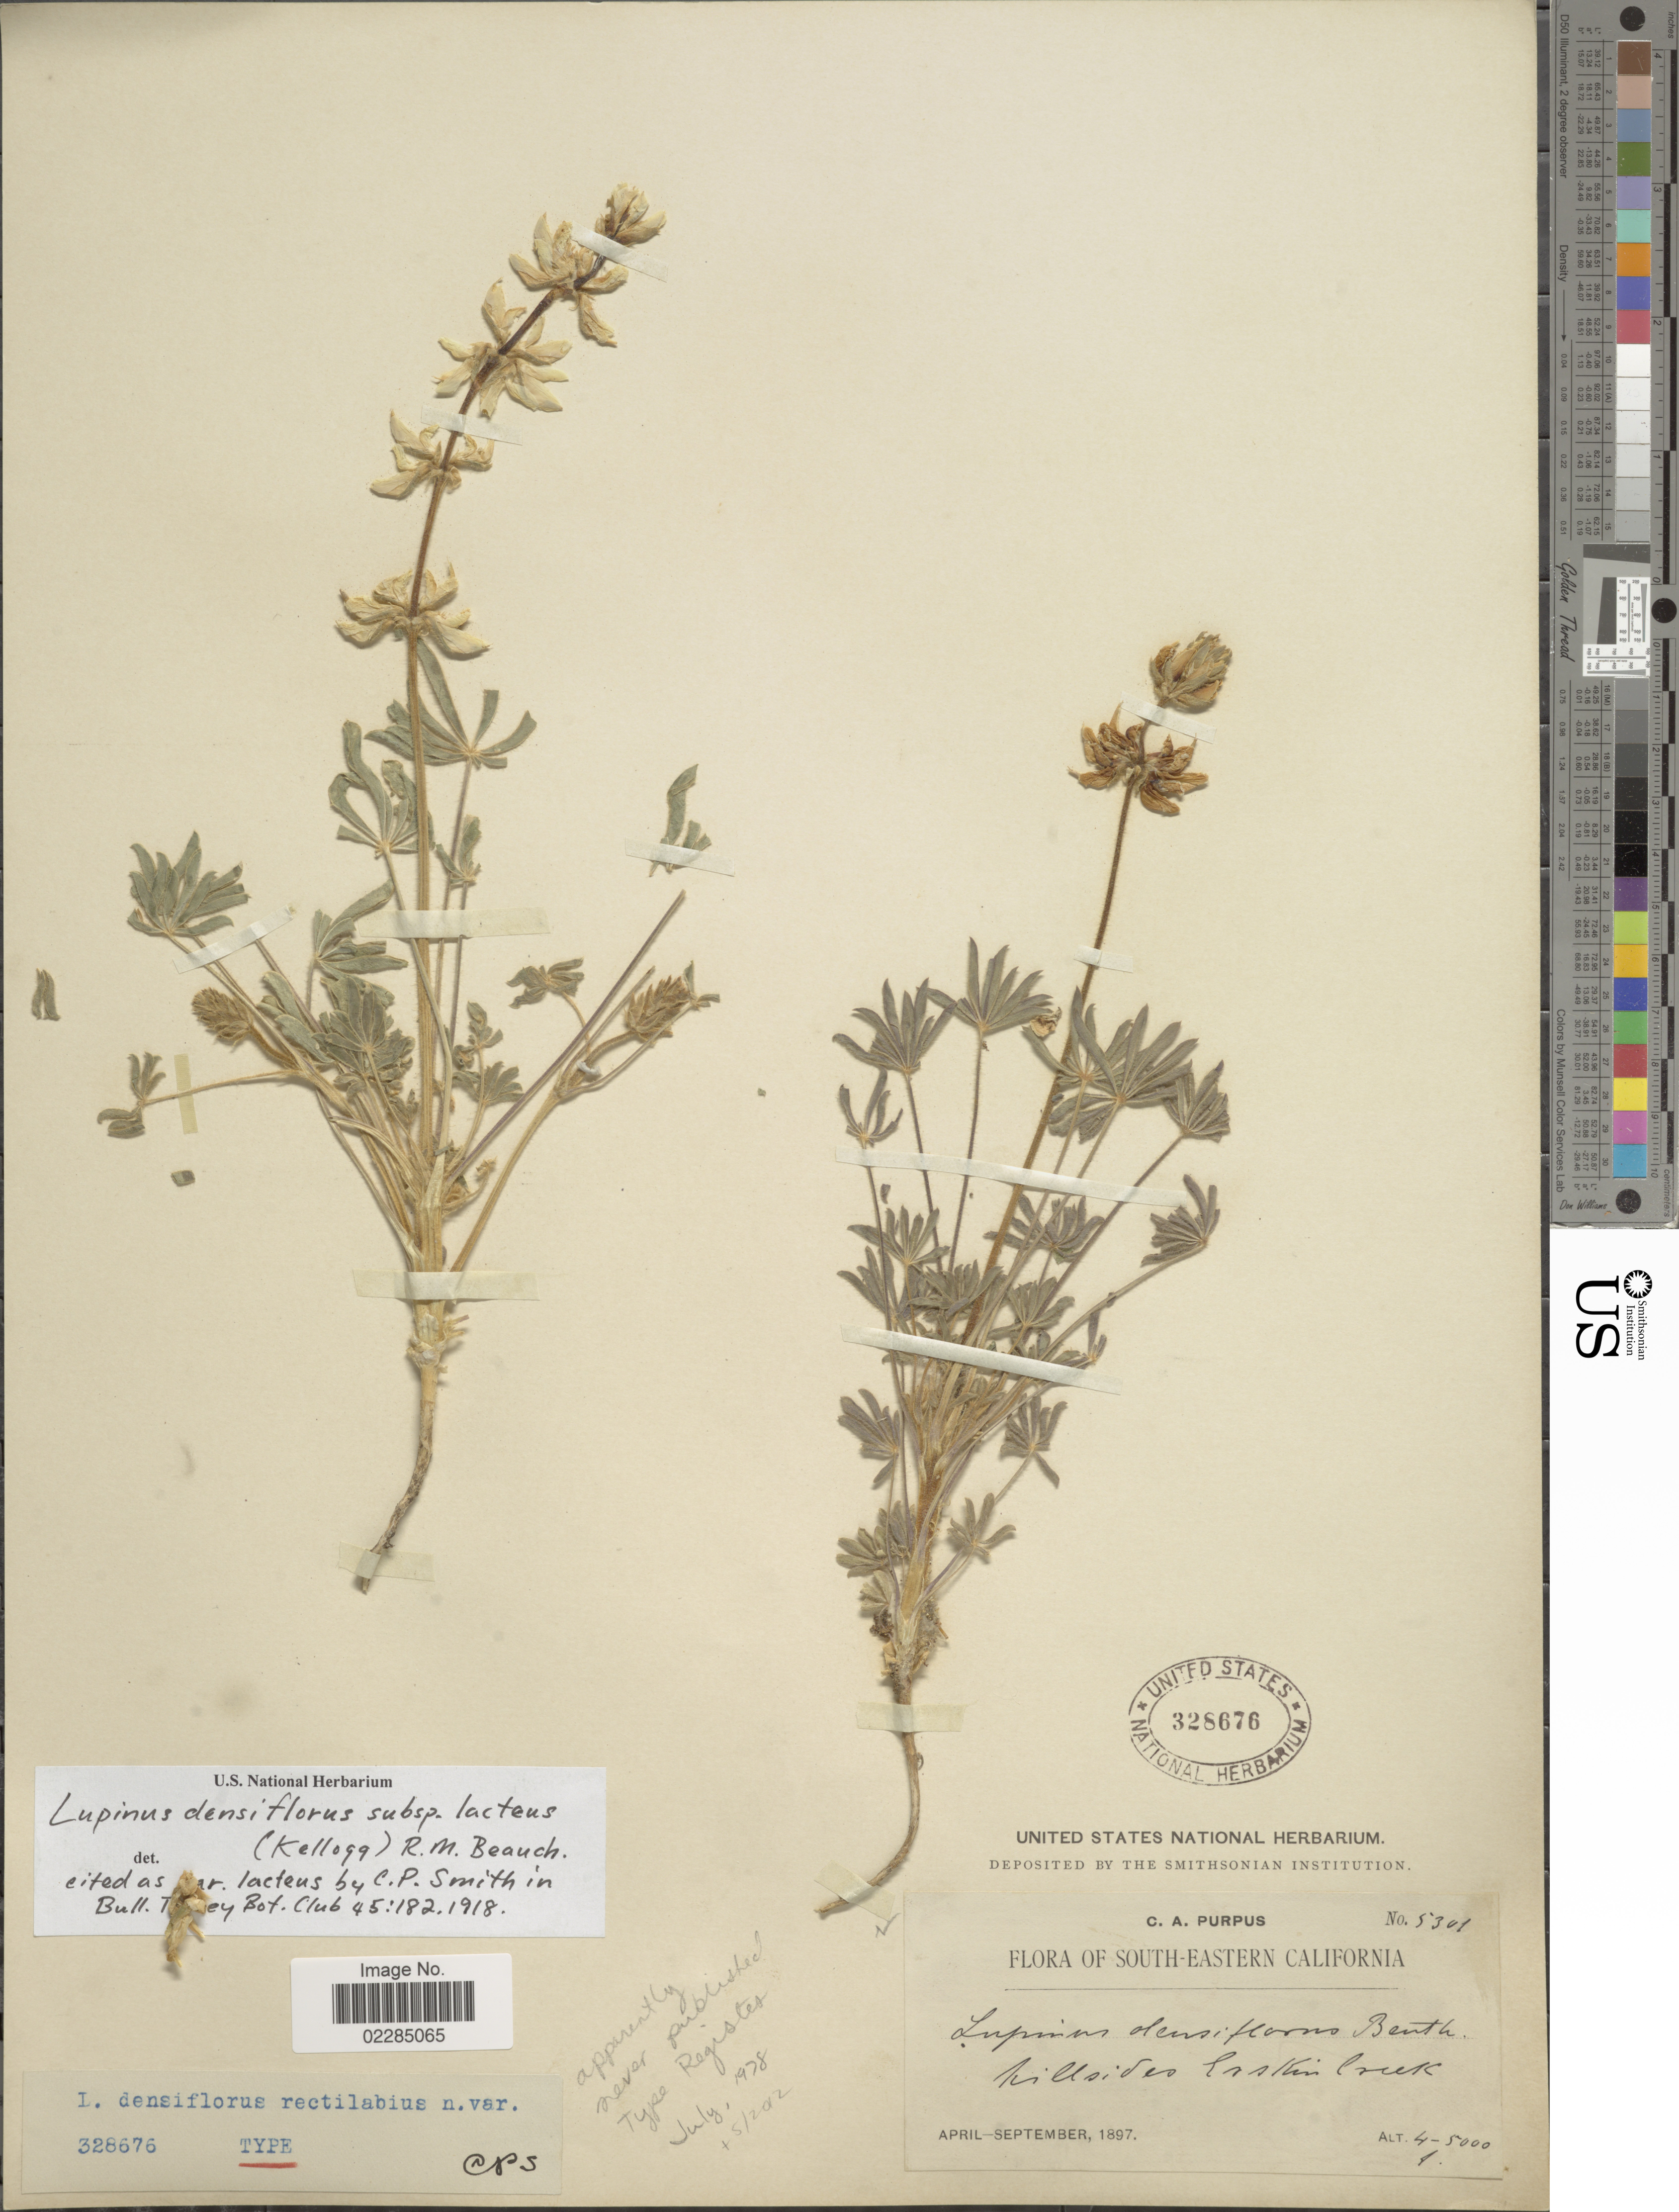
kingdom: Plantae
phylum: Tracheophyta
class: Magnoliopsida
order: Fabales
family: Fabaceae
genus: Lupinus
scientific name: Lupinus densiflorus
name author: Benth.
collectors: C. A. Purpus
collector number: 5301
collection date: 1897-04/1897-09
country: United States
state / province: California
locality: Southeastern California. Hillsides Eastern Creek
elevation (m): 1219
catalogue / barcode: US 328676